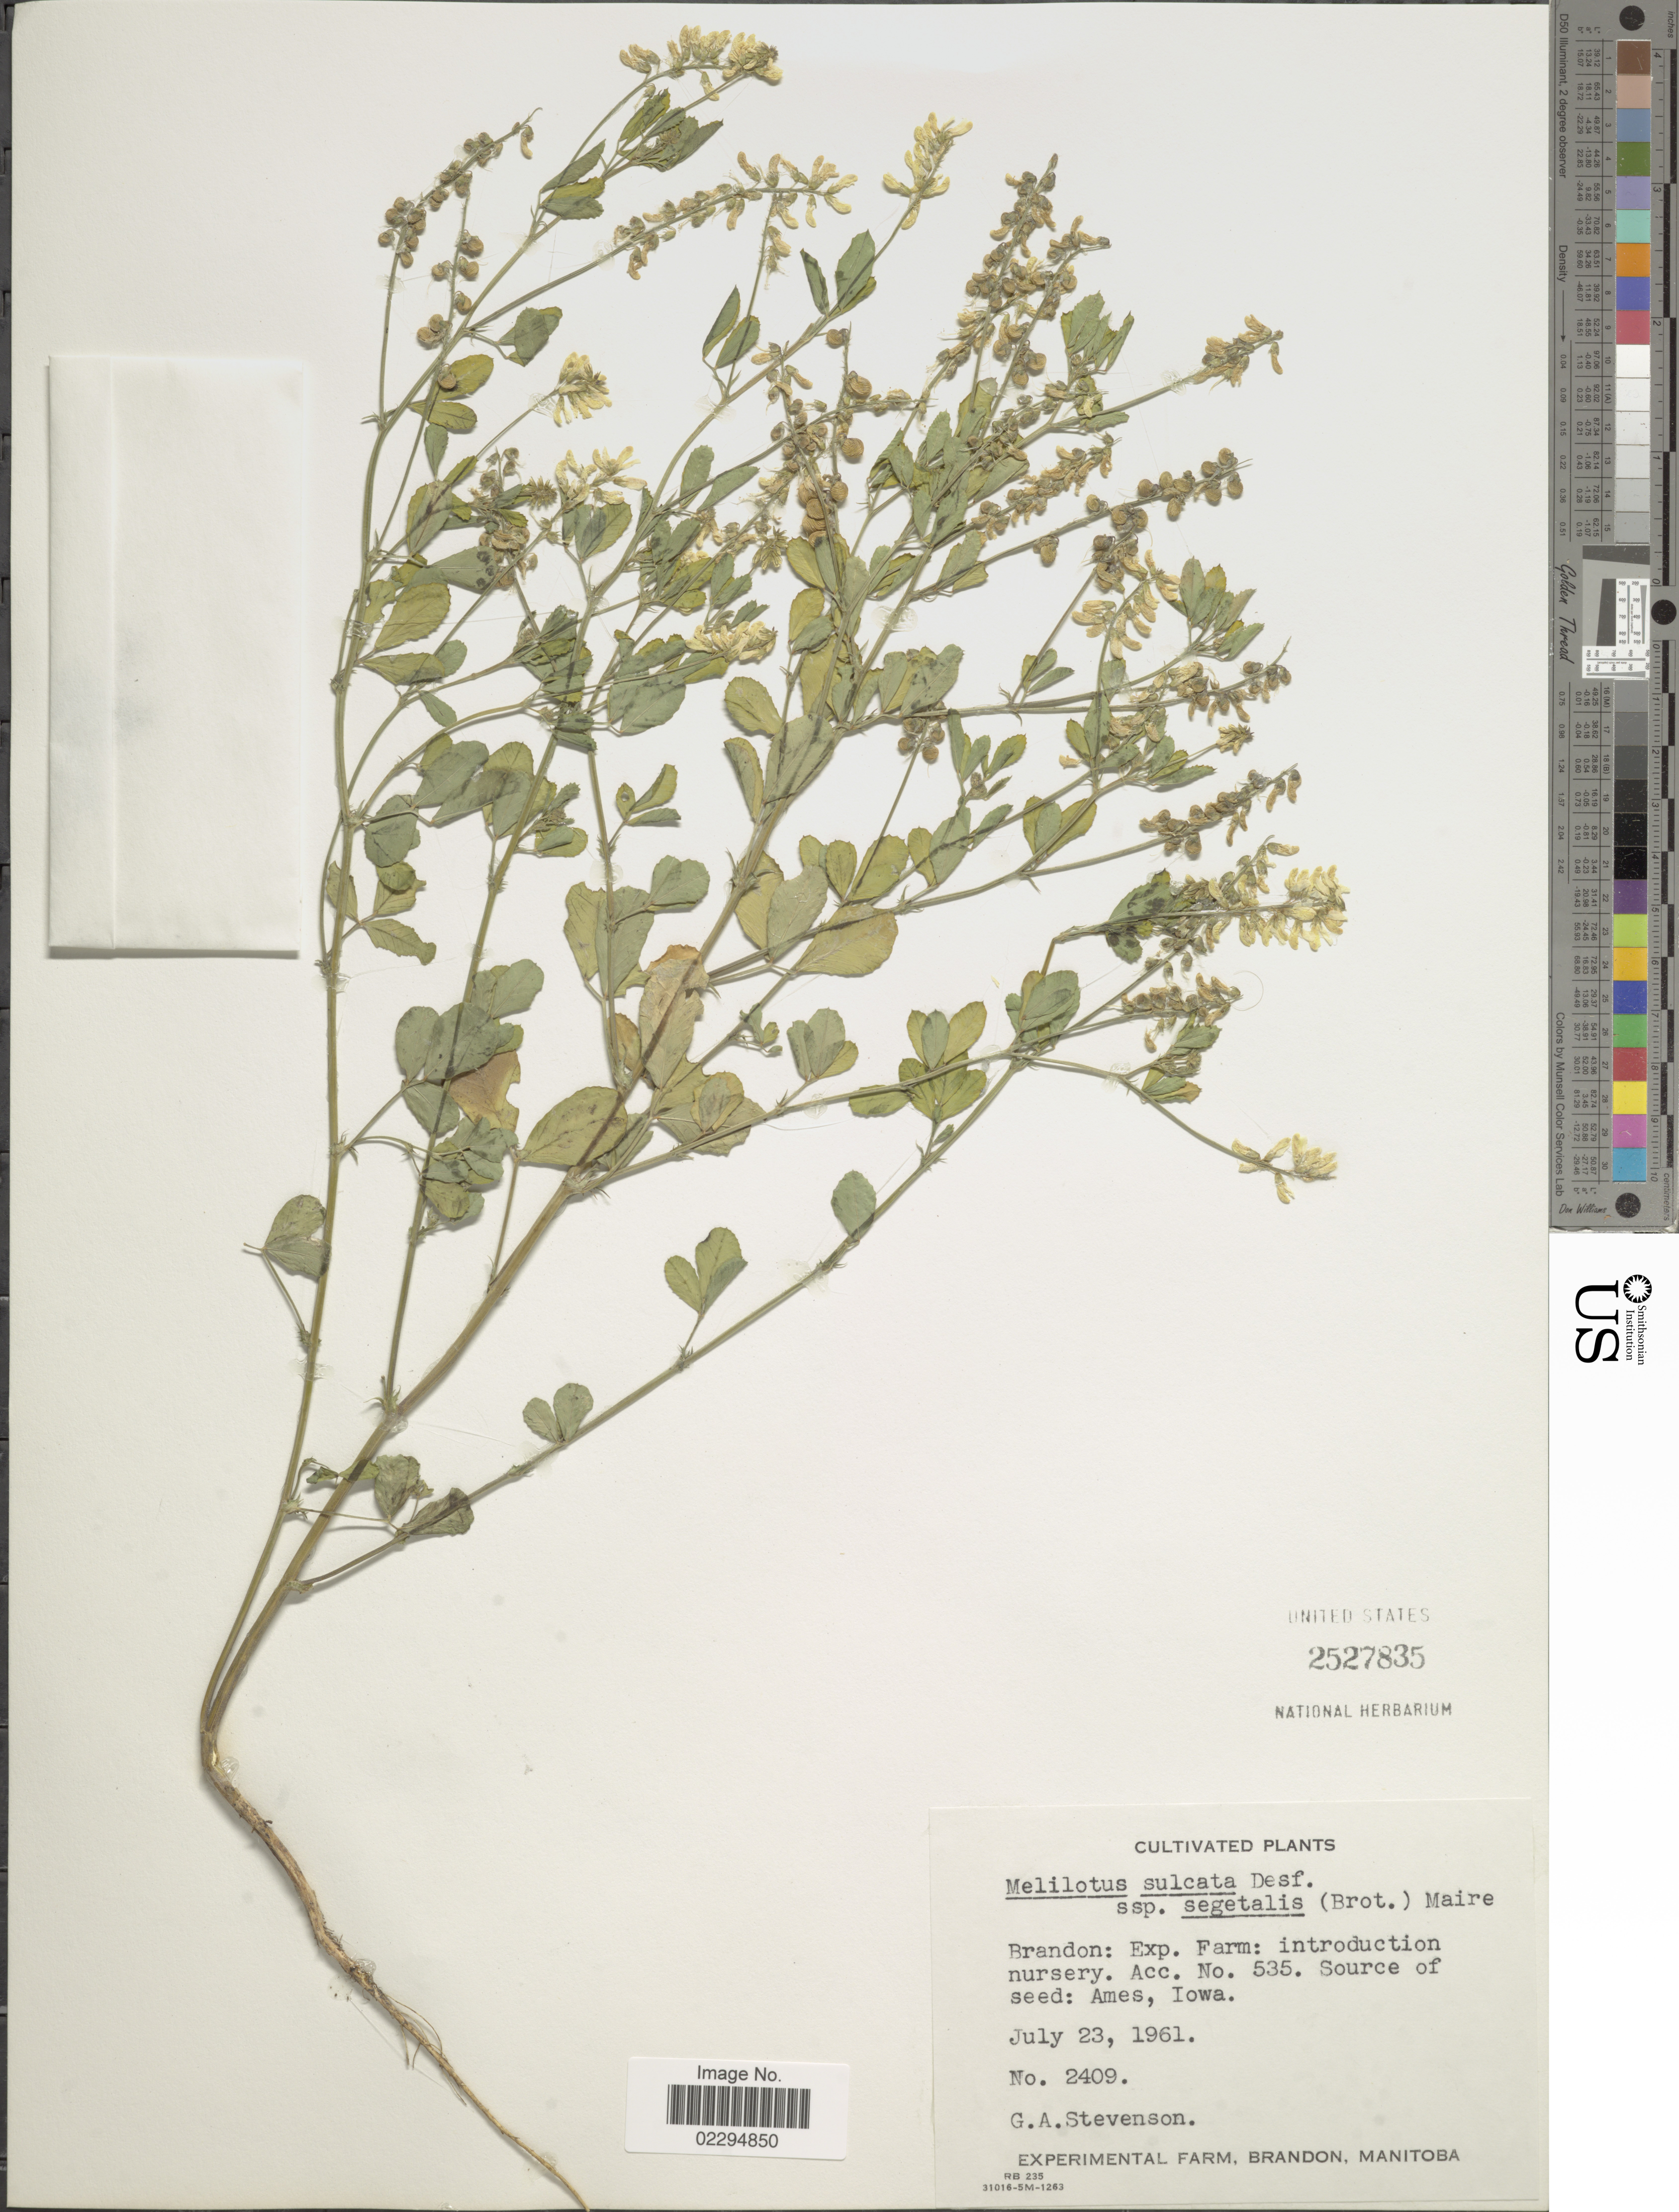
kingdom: Plantae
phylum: Tracheophyta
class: Magnoliopsida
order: Fabales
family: Fabaceae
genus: Melilotus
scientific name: Melilotus segetalis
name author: Ser.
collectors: G. Stevenson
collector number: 2409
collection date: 1961-07-23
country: Canada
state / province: Manitoba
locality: Brandon: Exp. Farm: introduction nursery.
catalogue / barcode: US 2527835